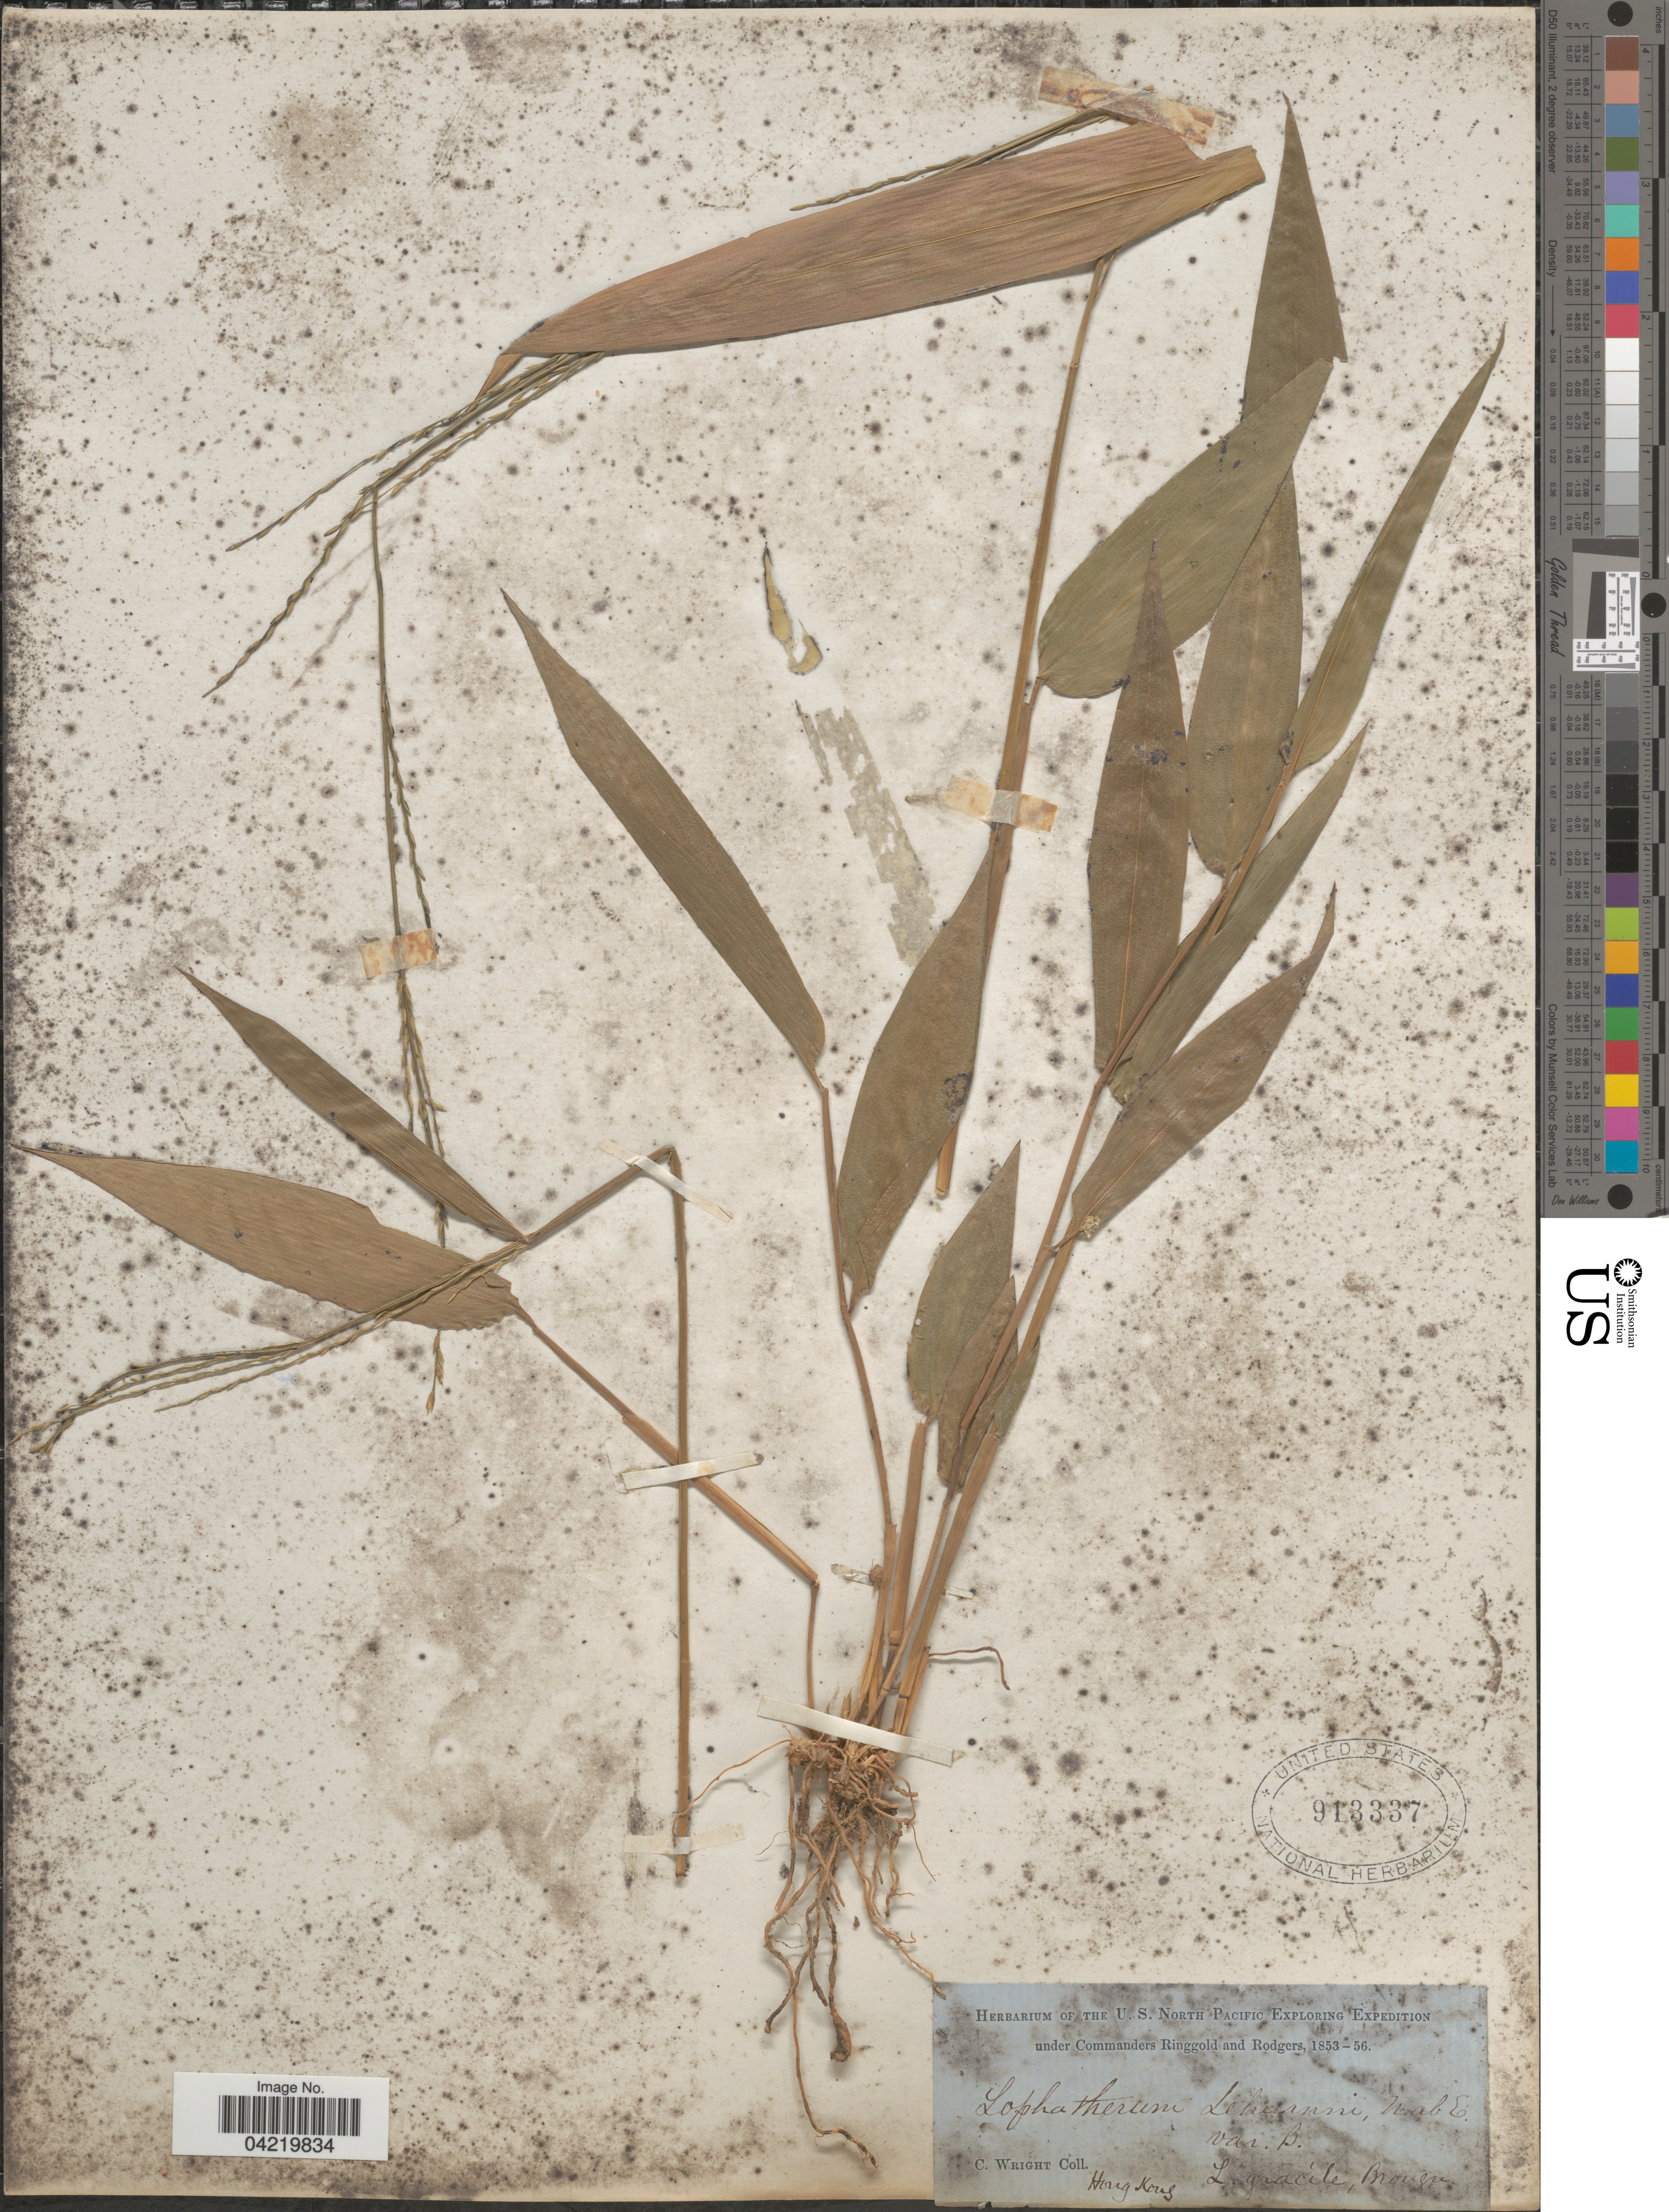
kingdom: Plantae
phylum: Tracheophyta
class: Liliopsida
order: Poales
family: Poaceae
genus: Lophatherum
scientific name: Lophatherum gracile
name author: Brongn.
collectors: C. Wright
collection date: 1853/1856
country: China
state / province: Hong Kong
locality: U. S. North Pacific Exploring Expedition.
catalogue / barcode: US 913337